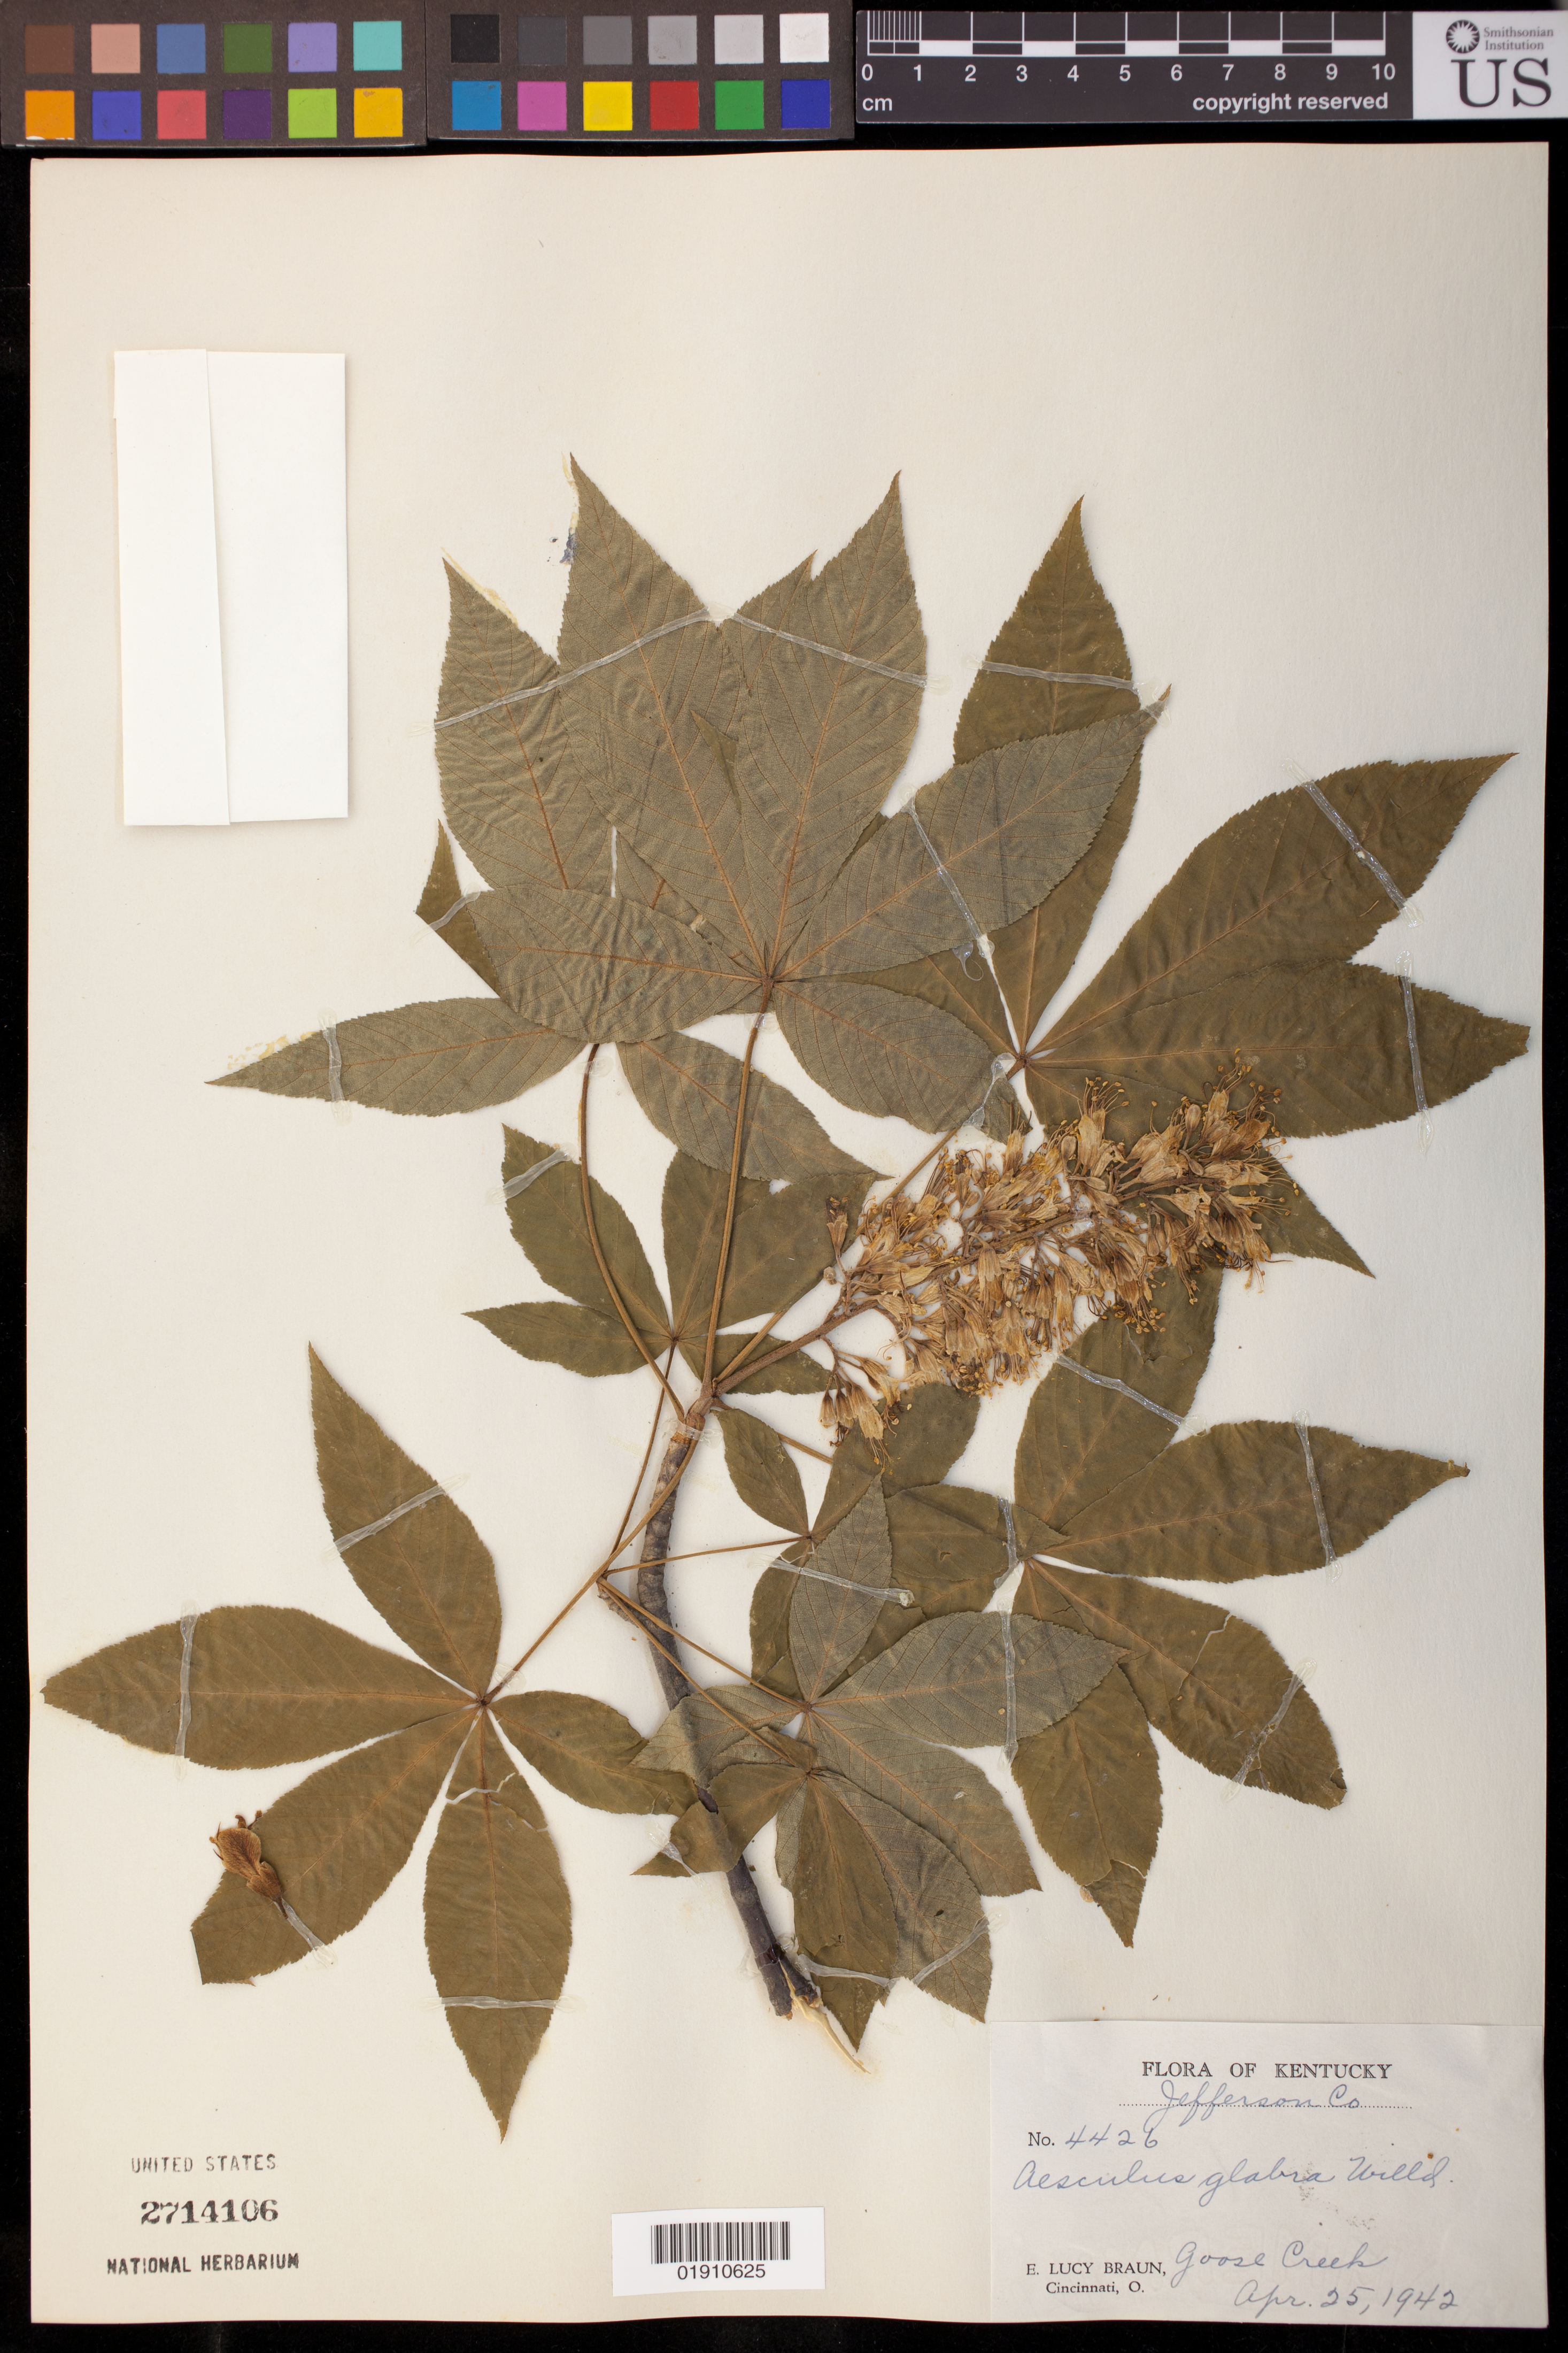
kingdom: Plantae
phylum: Tracheophyta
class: Magnoliopsida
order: Sapindales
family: Sapindaceae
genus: Aesculus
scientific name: Aesculus glabra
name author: Willd.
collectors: E. L. Braun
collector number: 4426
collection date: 1942-05-25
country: United States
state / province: Kentucky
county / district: Jefferson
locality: Goose Creek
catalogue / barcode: US 2714106